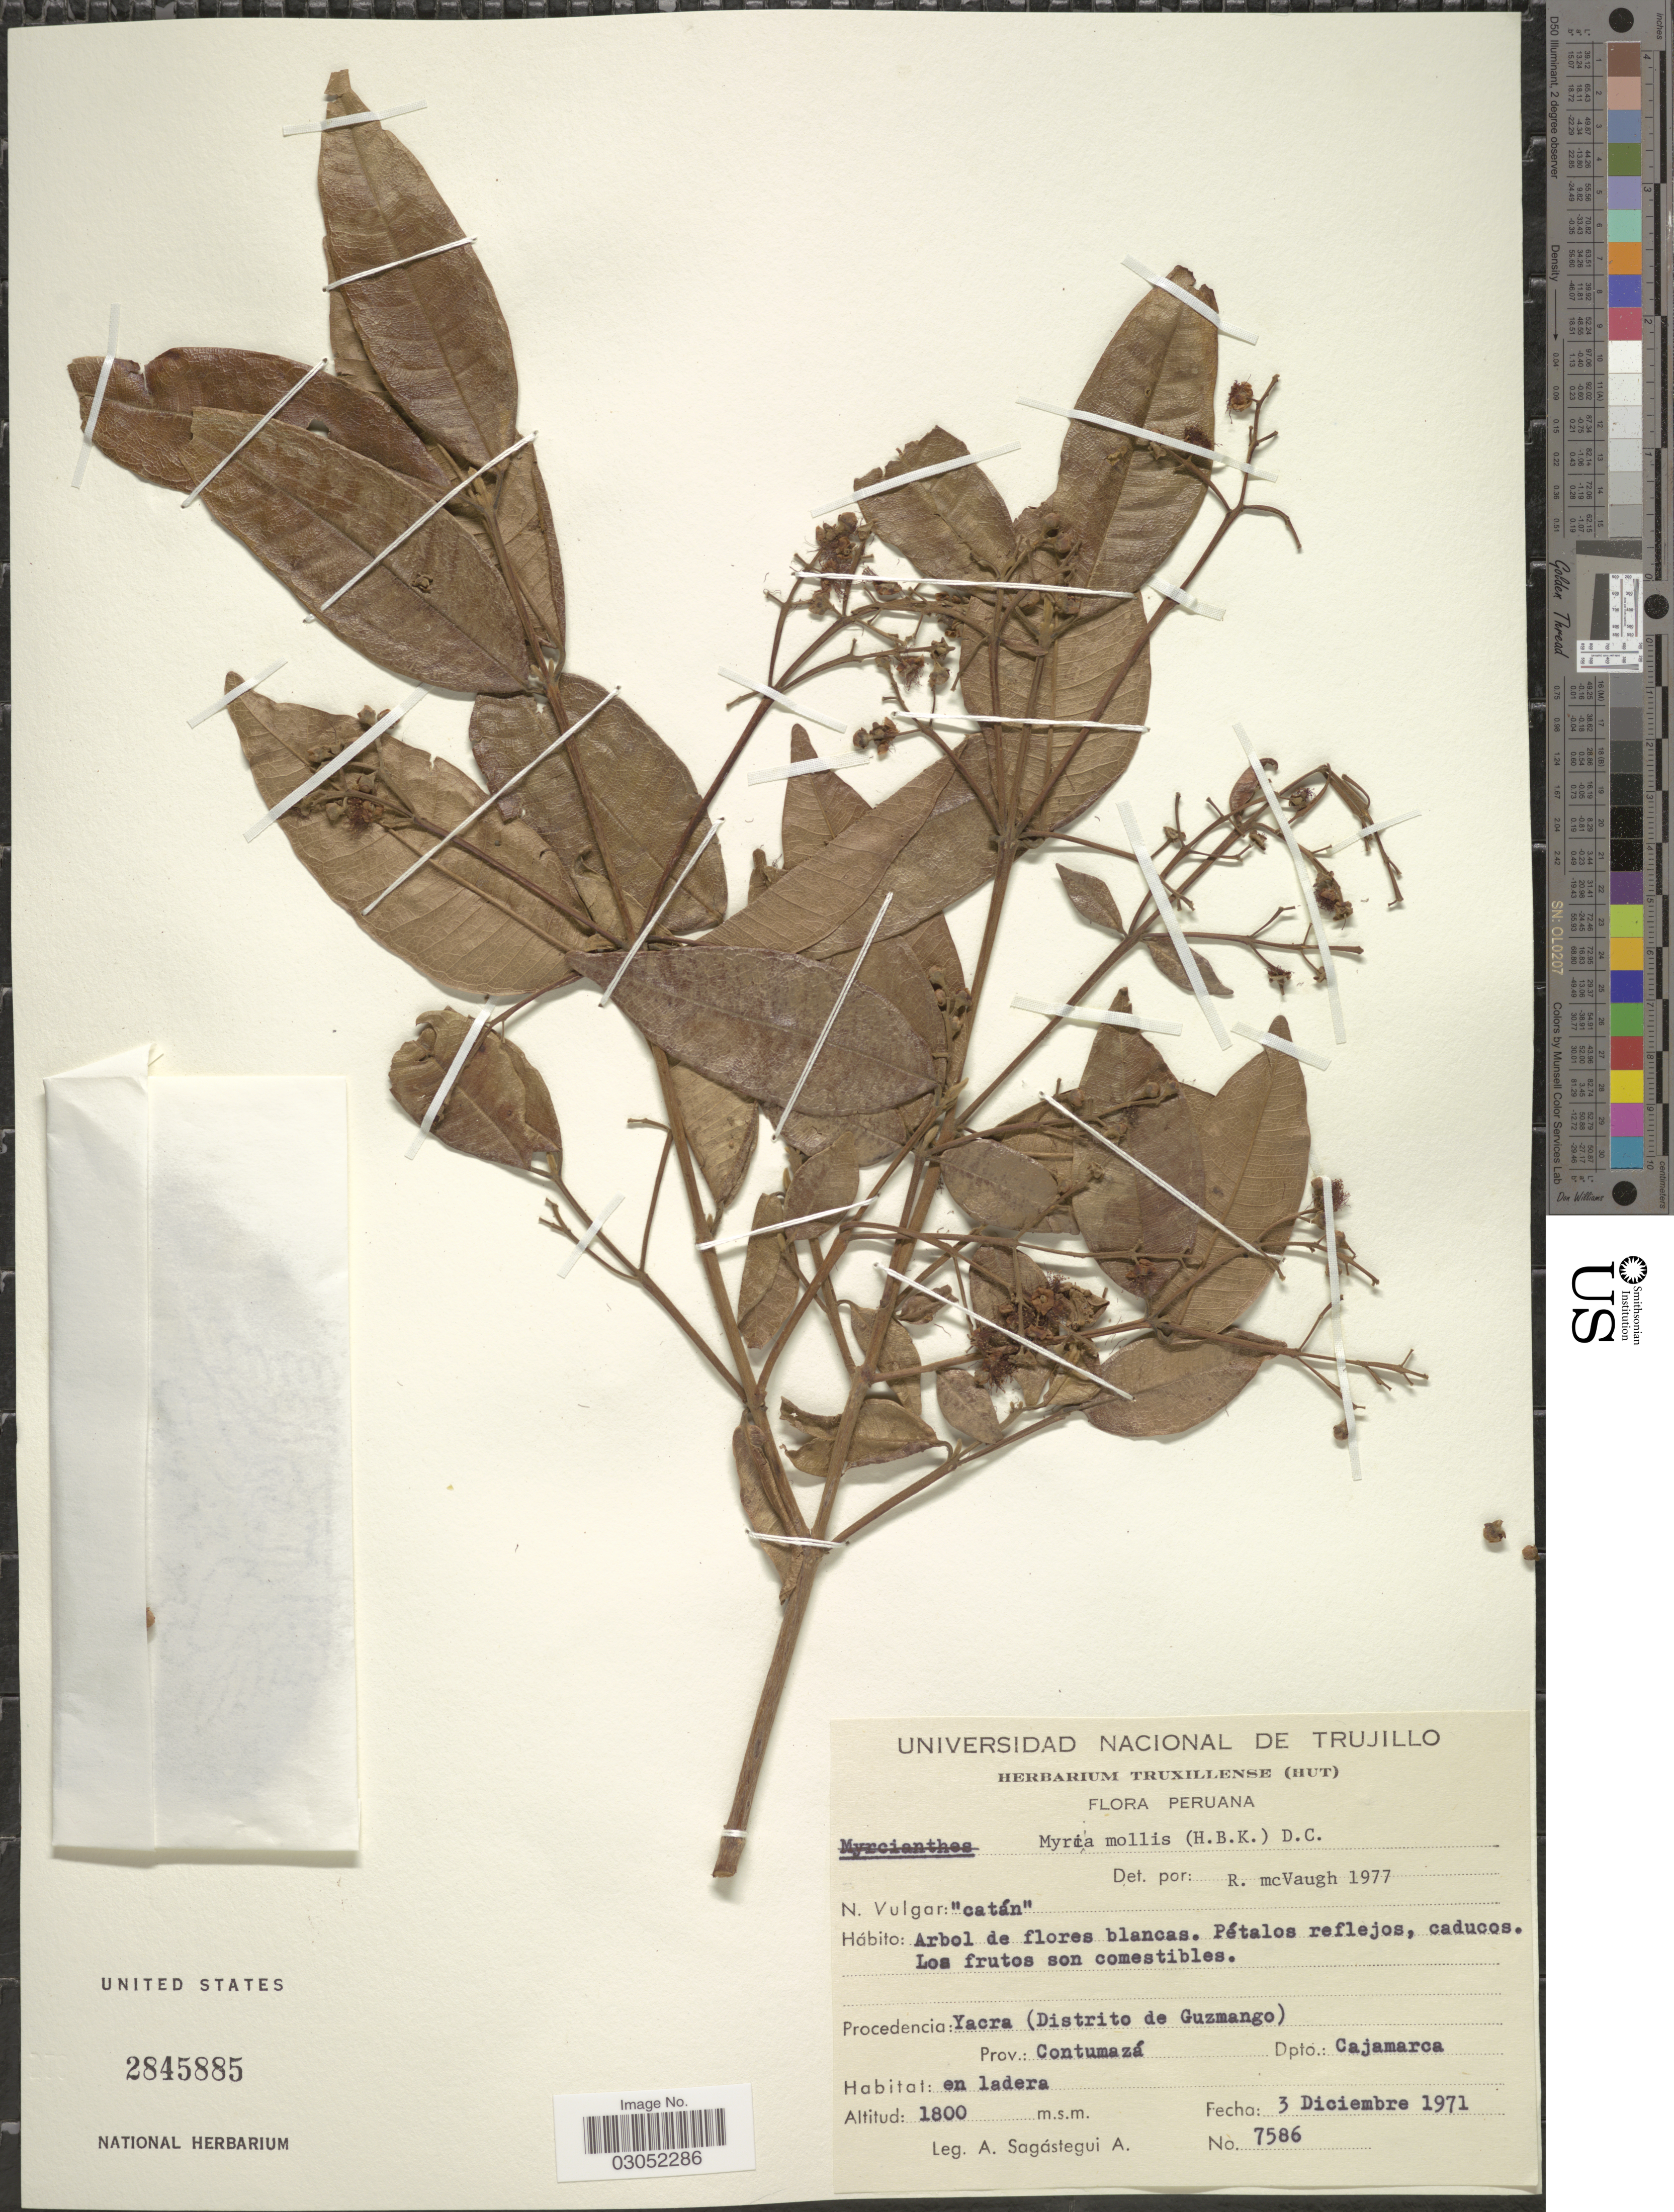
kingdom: Plantae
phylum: Tracheophyta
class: Magnoliopsida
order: Myrtales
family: Myrtaceae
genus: Myrcia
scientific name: Myrcia mollis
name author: (Kunth) DC.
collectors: A. Sagástegui A.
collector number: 7586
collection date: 1971-12-03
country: Peru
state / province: Cajamarca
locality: Yacra (Distrito de Guzmango). Prov.: Contumazá. Dpto.: Cajamarca.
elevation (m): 1800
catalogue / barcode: US 2845885